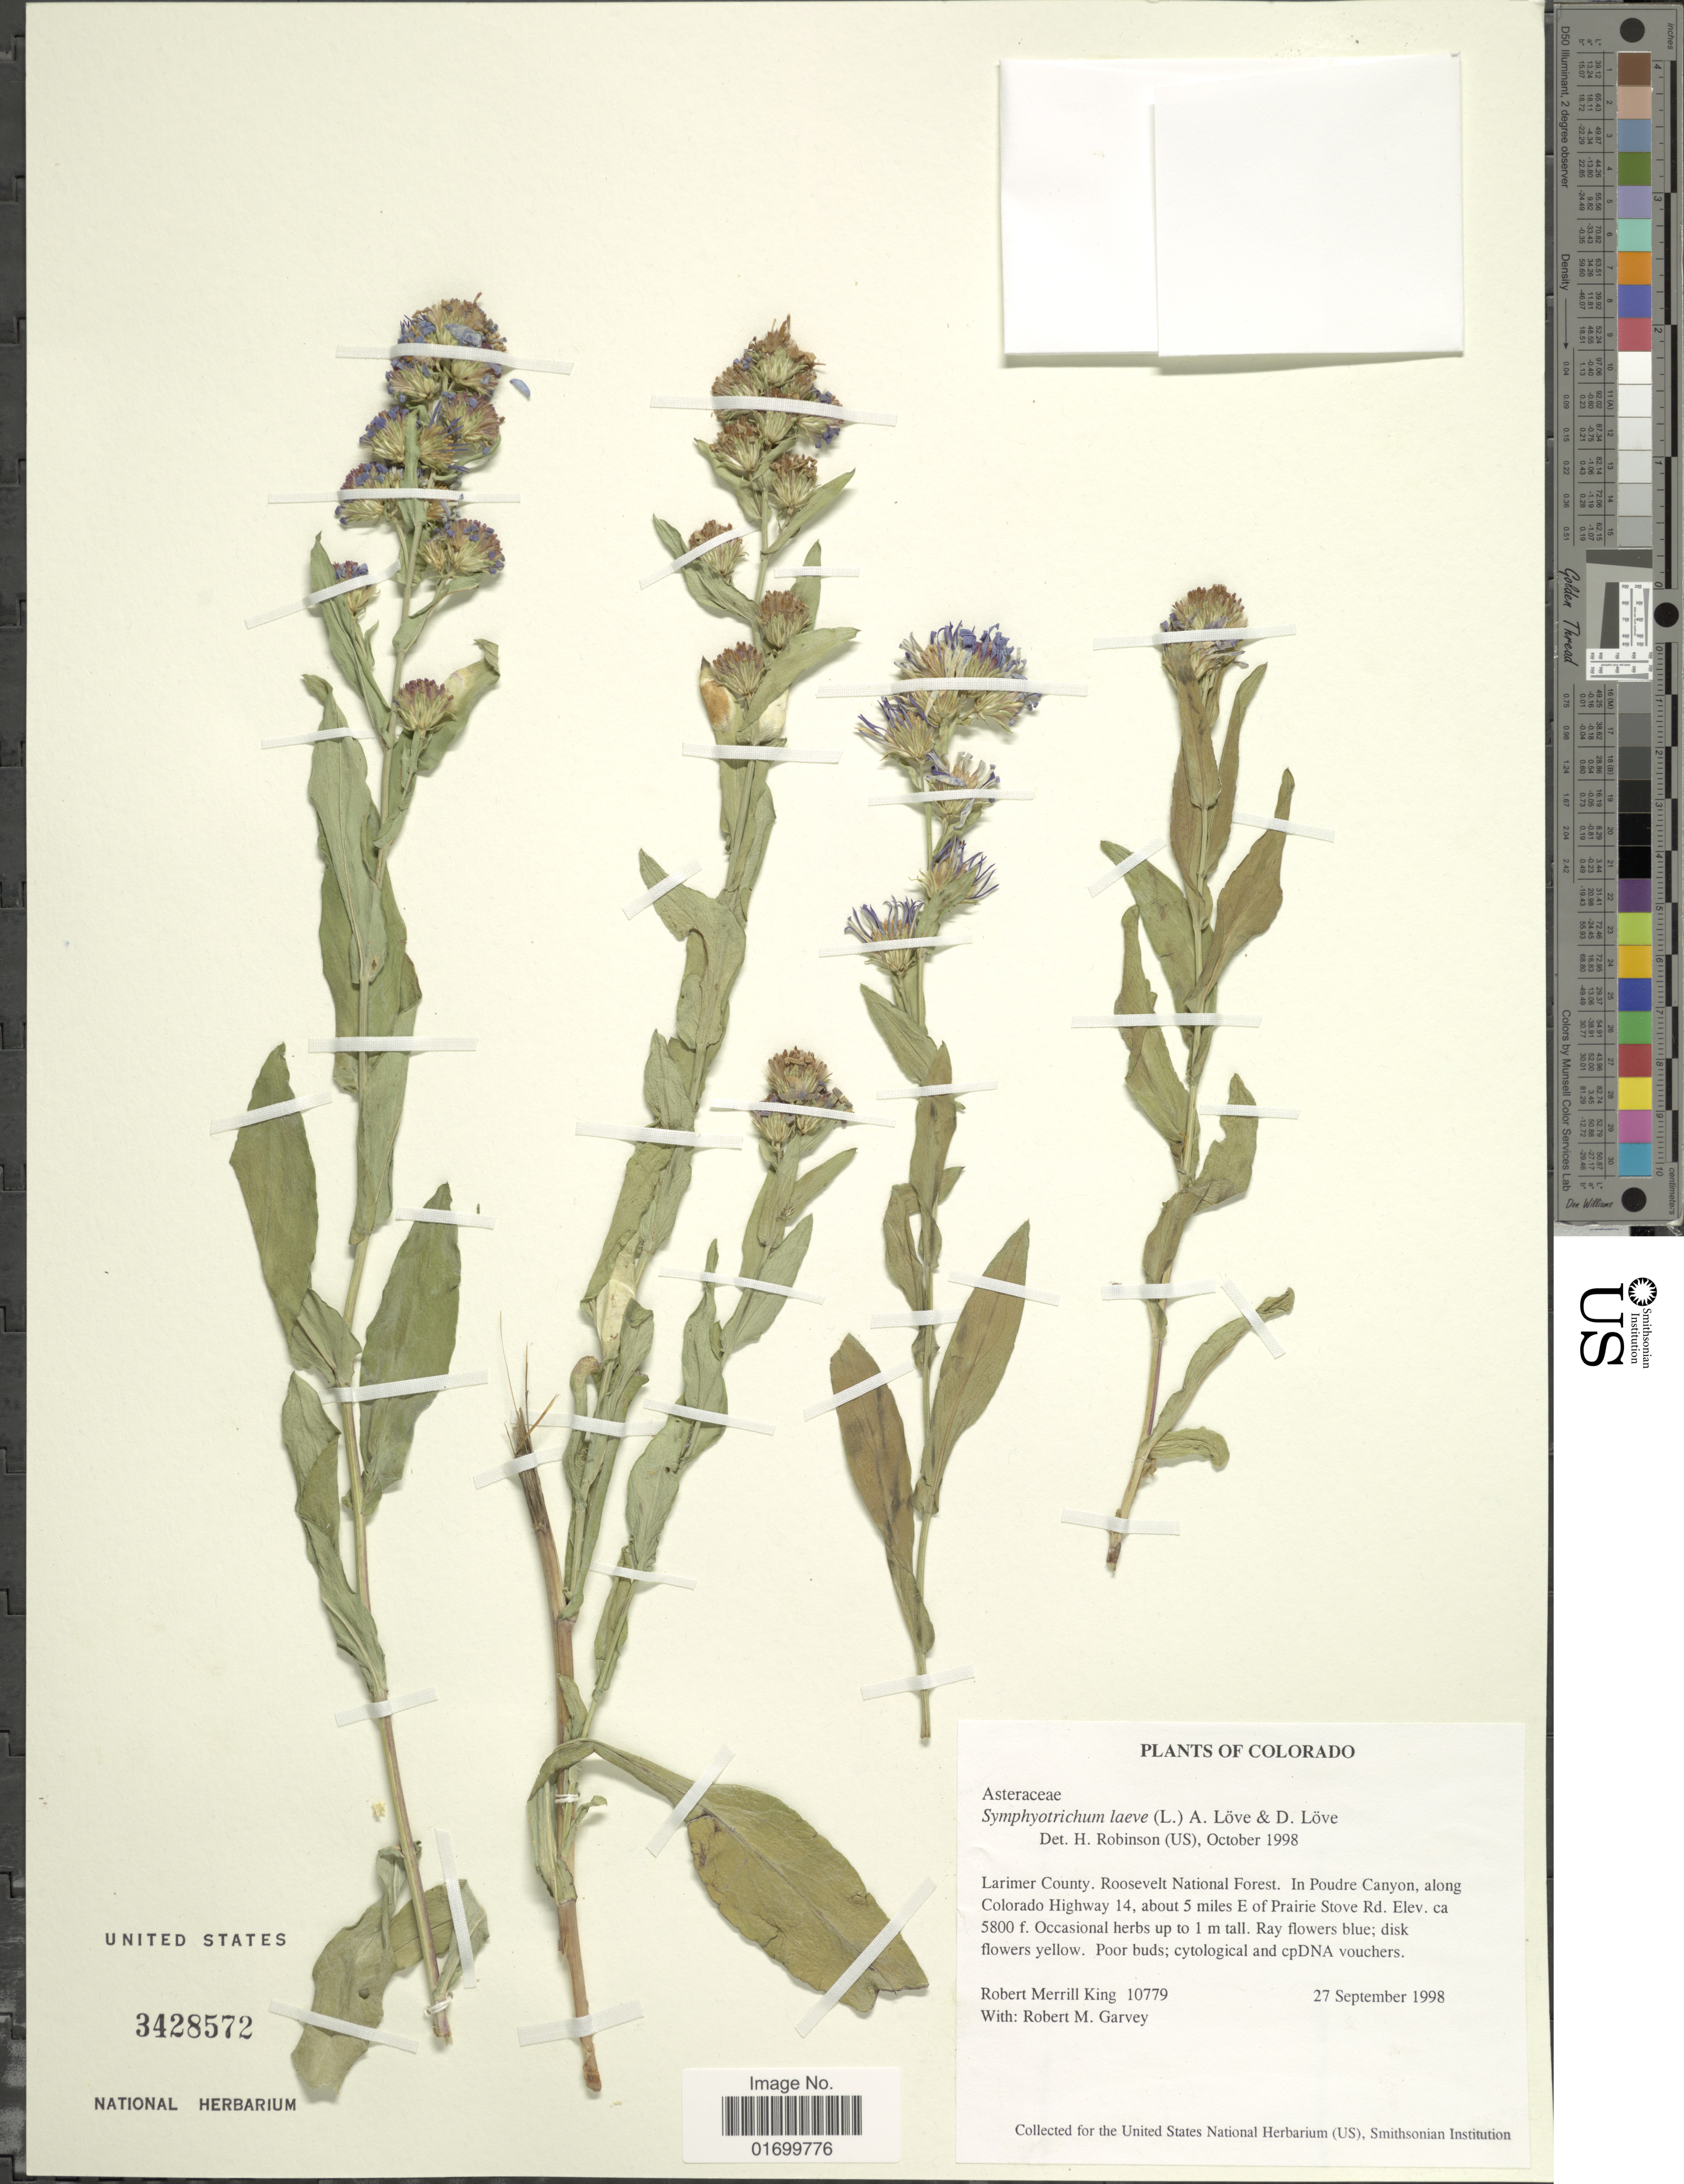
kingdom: Plantae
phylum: Tracheophyta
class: Magnoliopsida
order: Asterales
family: Asteraceae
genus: Symphyotrichum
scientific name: Symphyotrichum laeve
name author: (L.) Á. Löve & D. Löve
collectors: R. M. King & R. Garvey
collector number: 10779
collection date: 1998-09-27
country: United States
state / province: Colorado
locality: Larimer County. Roosevelt National Forest. In Poudre Canyon, along Colorado Highway 14, about 5 miles E of Prairie Stove Rd.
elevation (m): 1768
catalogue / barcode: US 3428572